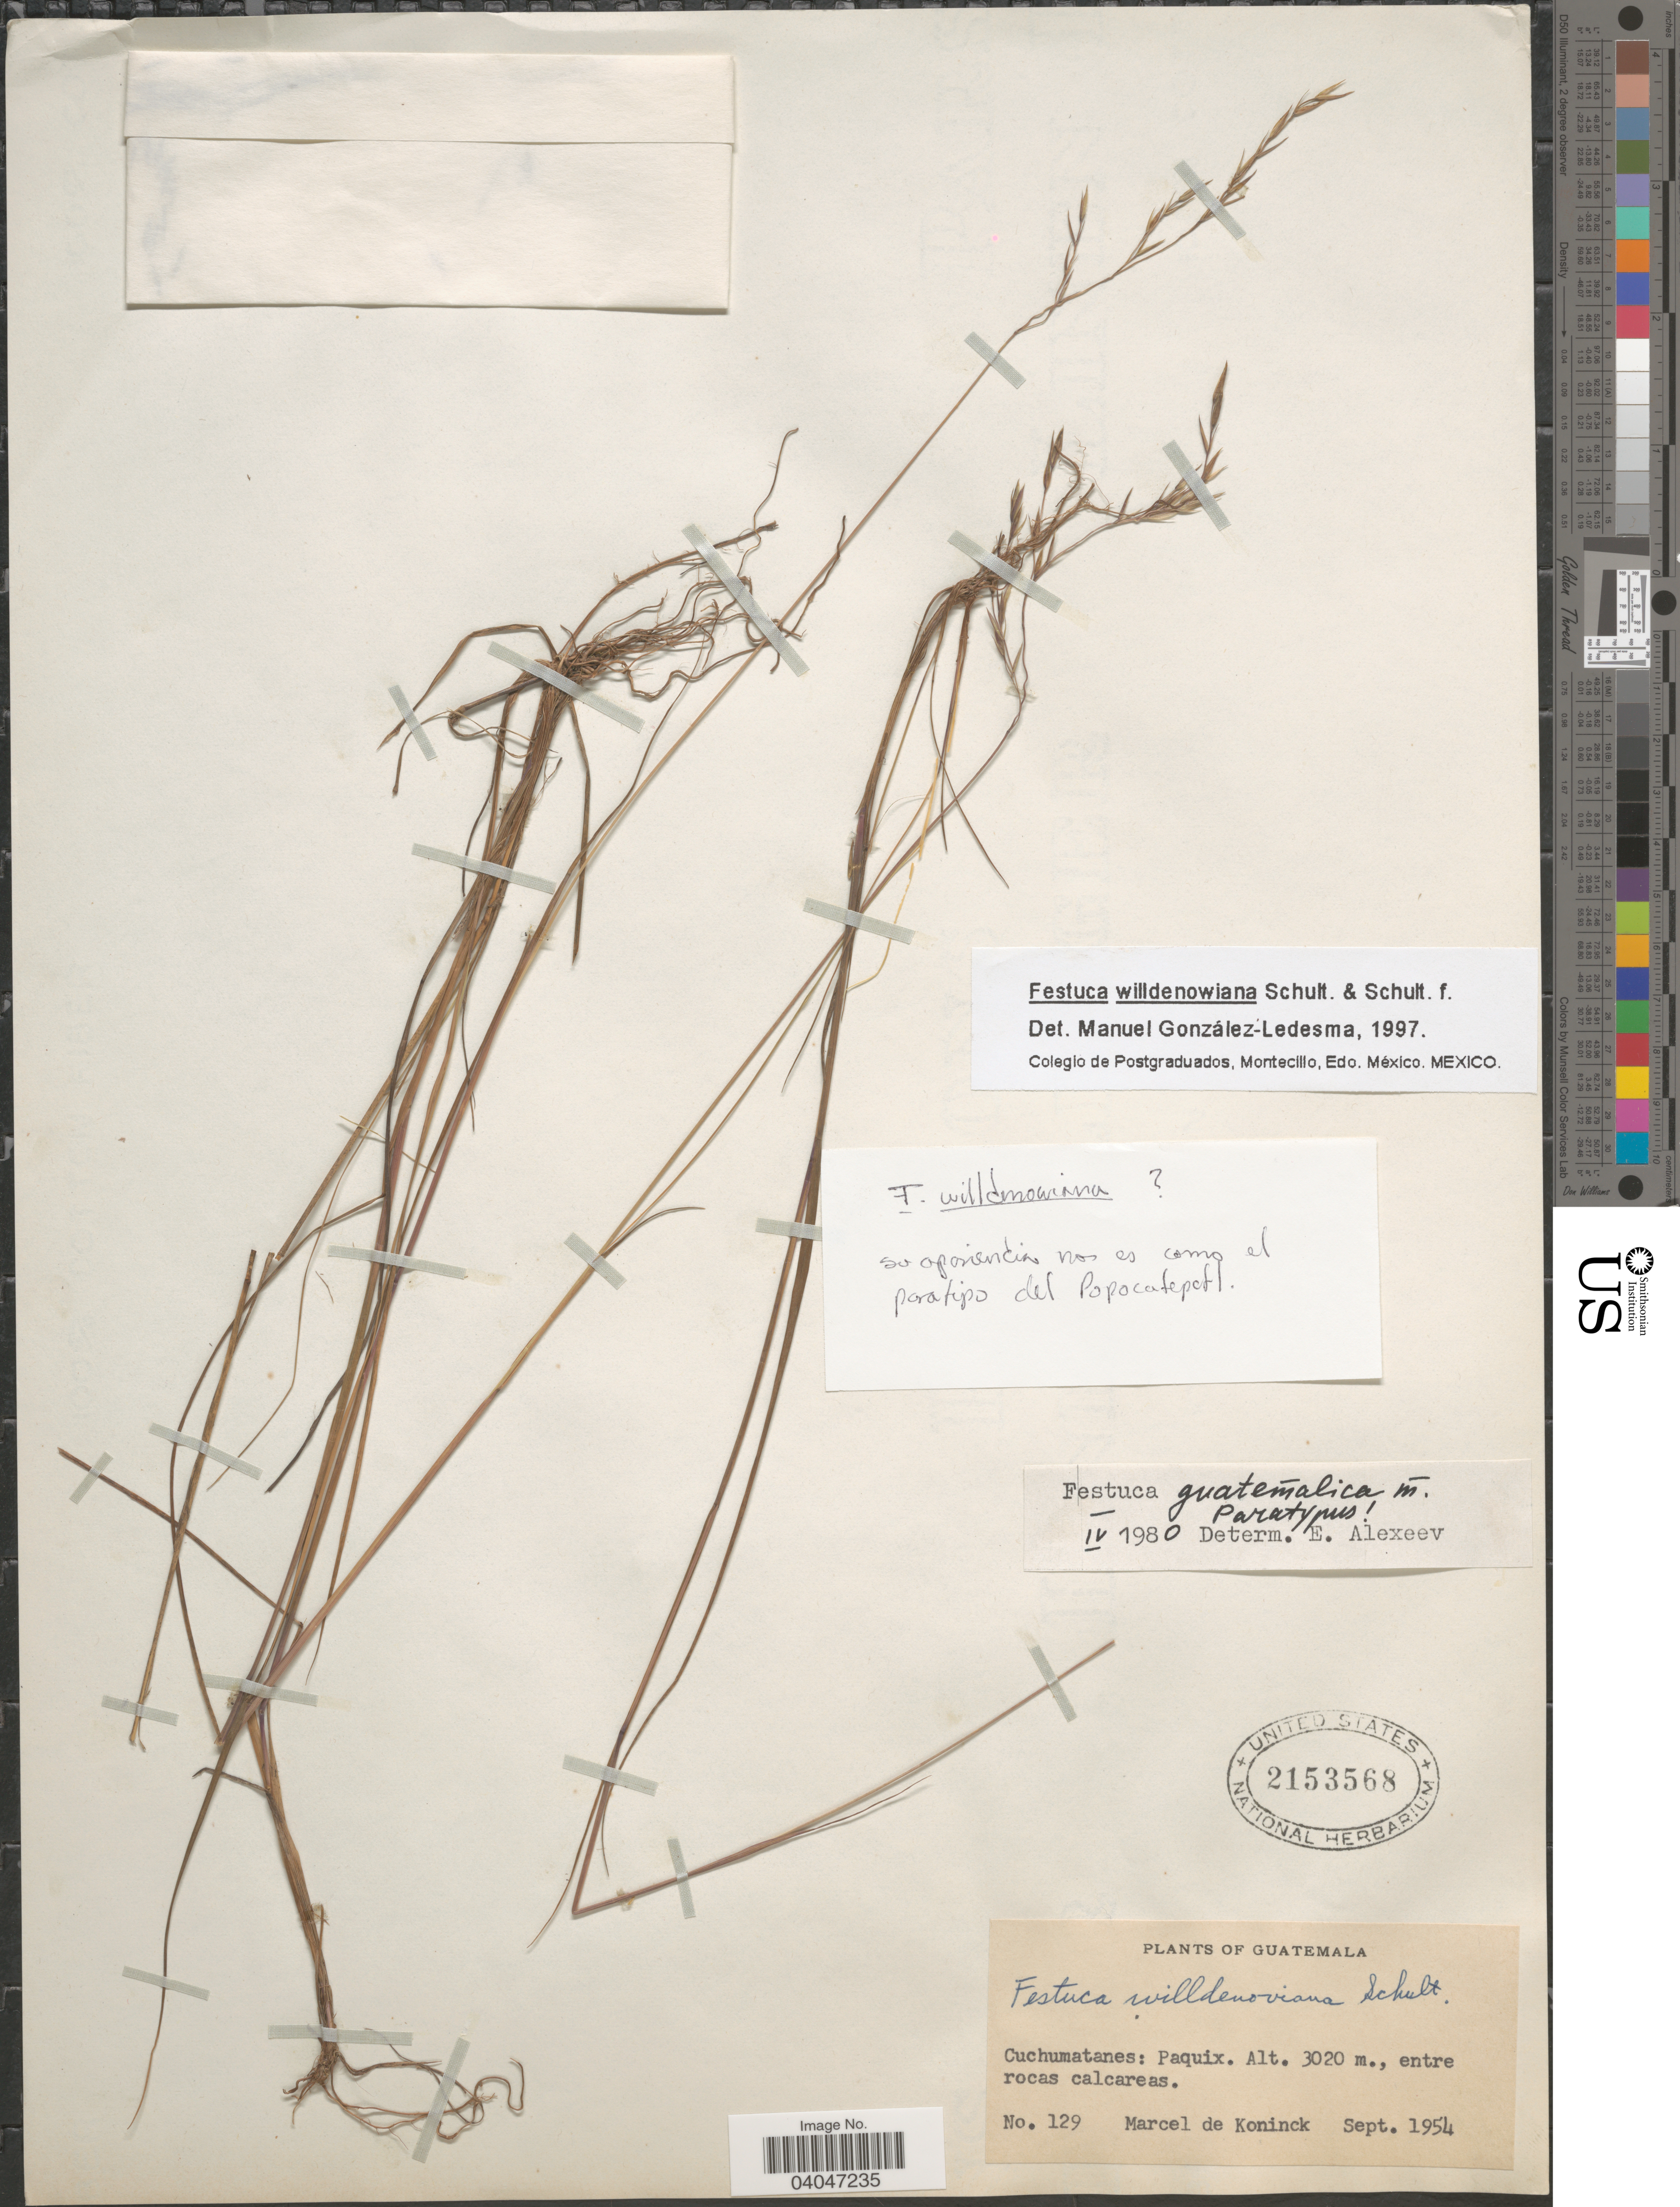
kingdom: Plantae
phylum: Tracheophyta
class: Liliopsida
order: Poales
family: Poaceae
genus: Festuca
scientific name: Festuca willdenowiana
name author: Schult. & Schult. f.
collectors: M. Koninck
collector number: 129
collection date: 1954-09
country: Guatemala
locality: Cuchumatanes: Paquix.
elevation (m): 3020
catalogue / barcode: US 2153568